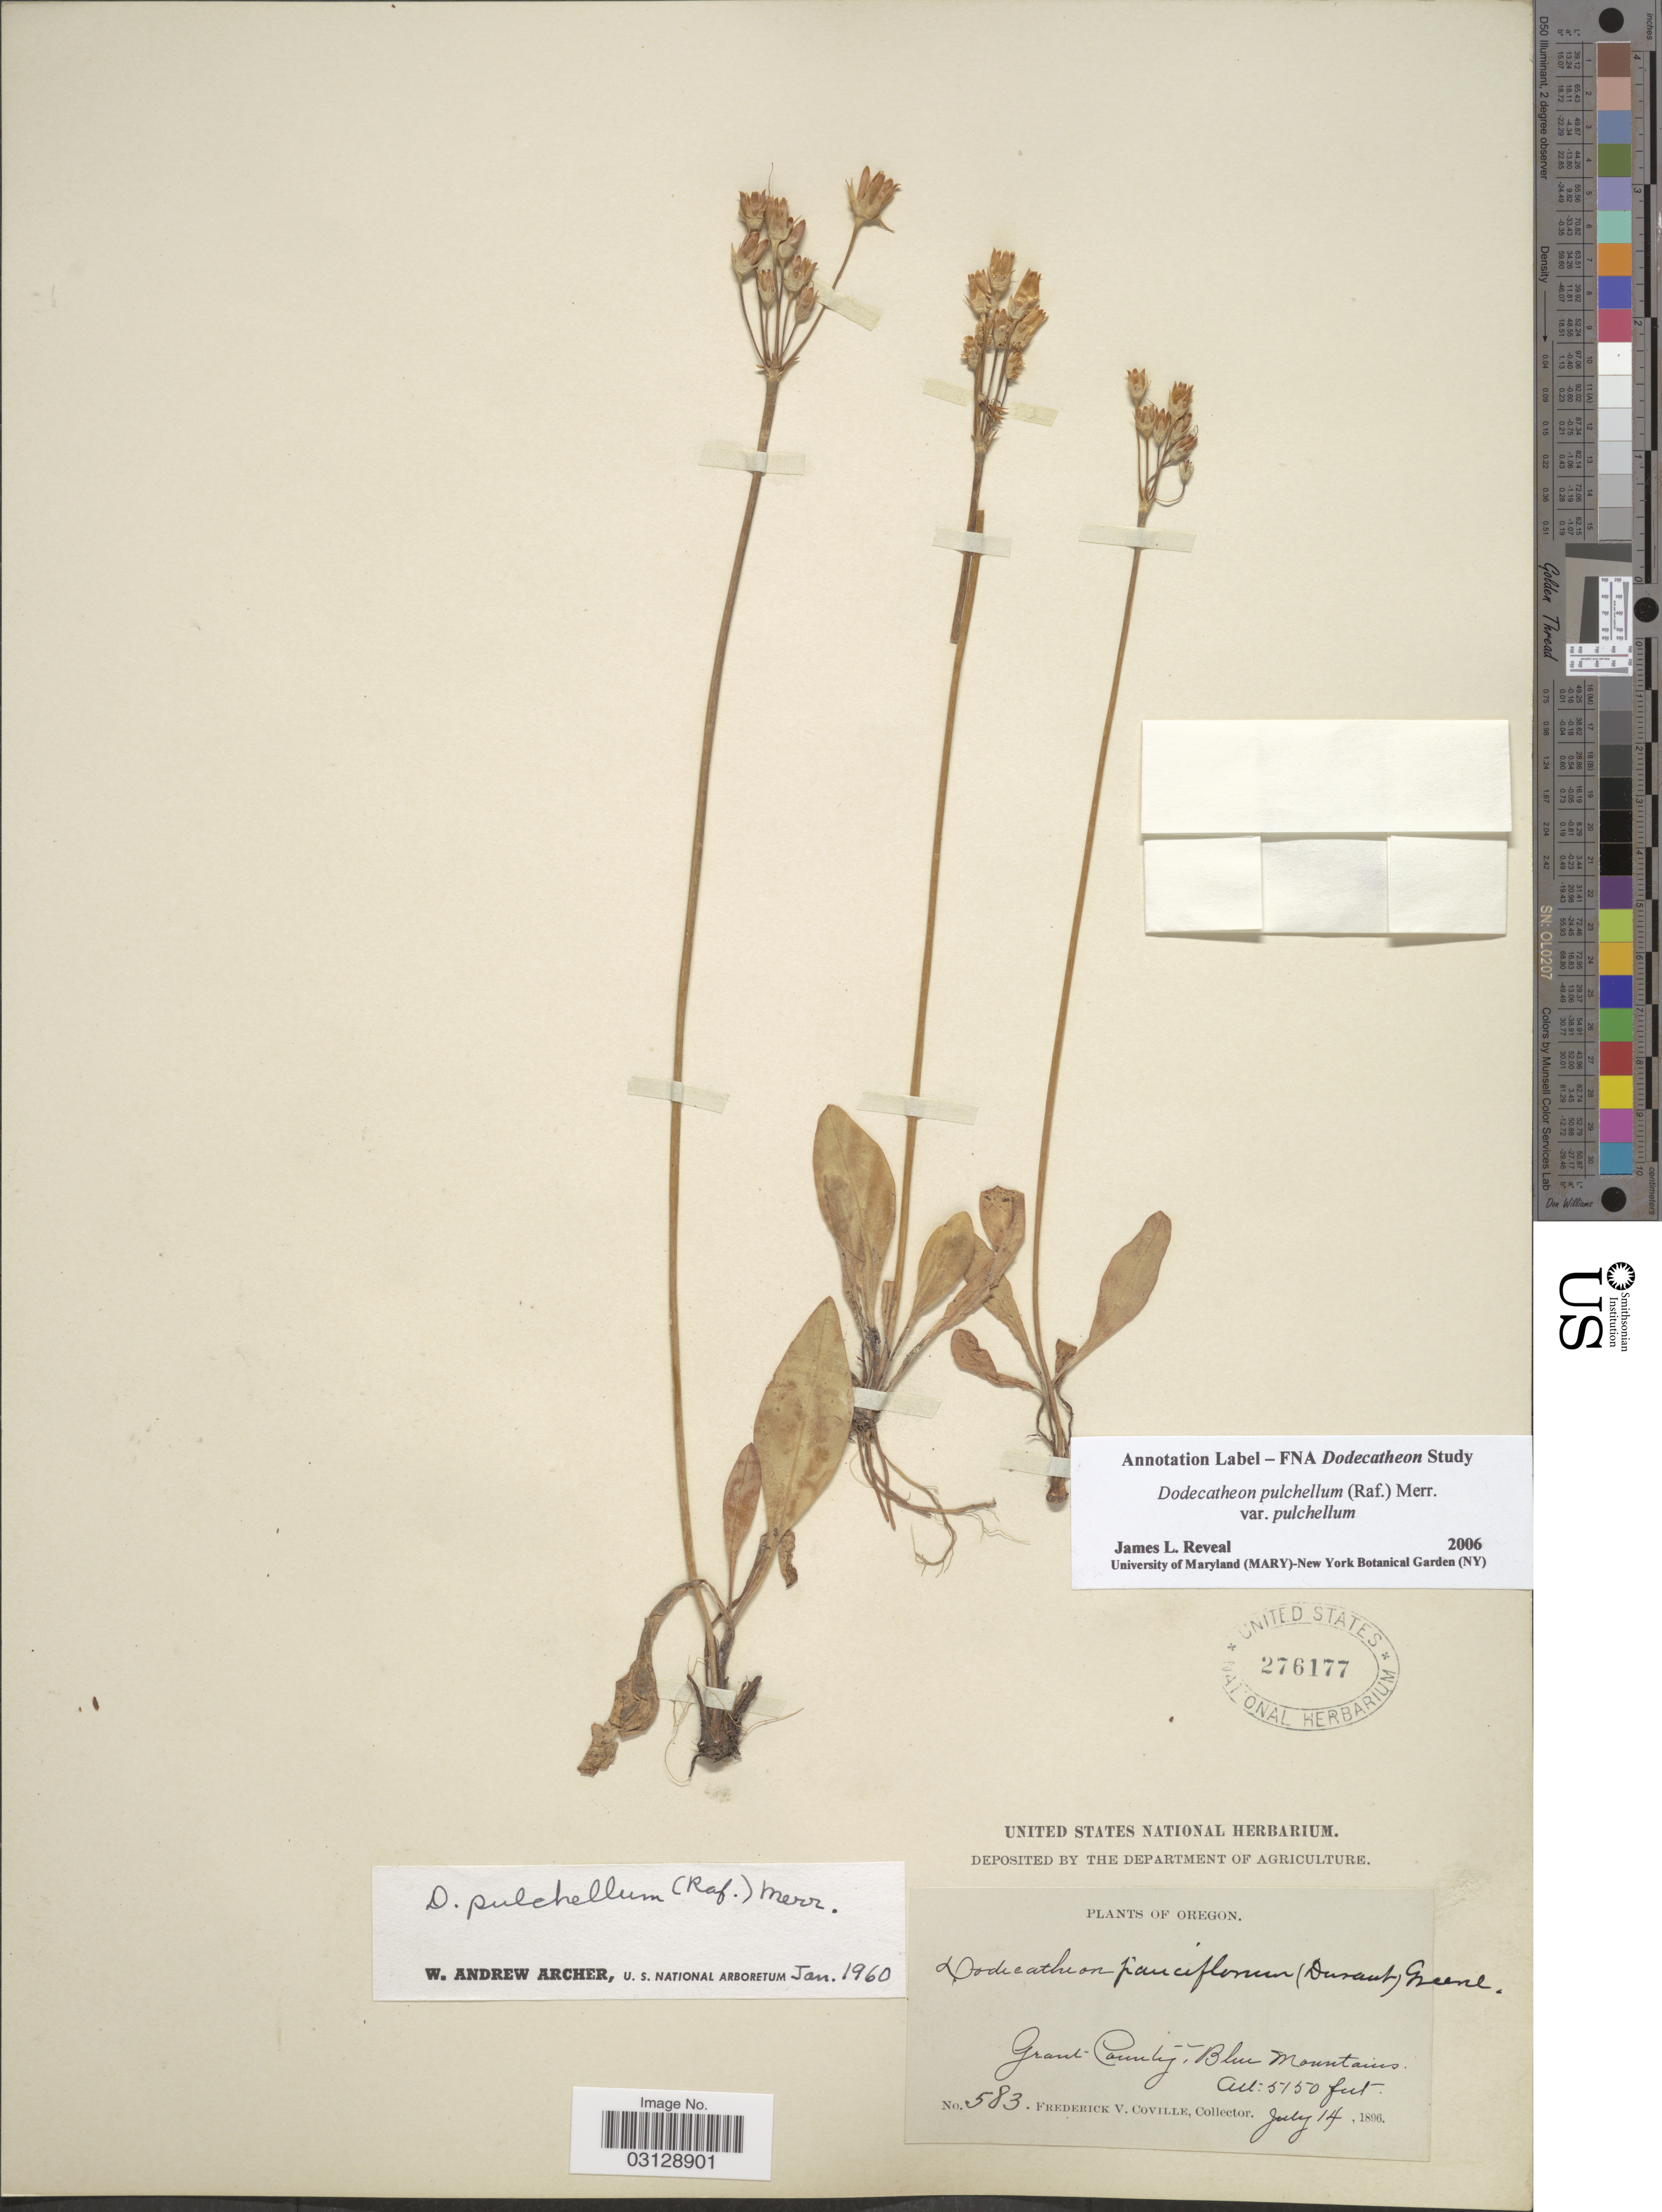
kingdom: Plantae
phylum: Tracheophyta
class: Magnoliopsida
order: Ericales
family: Primulaceae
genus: Dodecatheon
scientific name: Dodecatheon pulchellum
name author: (Raf.) Merr.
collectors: F. V. Coville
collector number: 583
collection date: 1896-07-14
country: United States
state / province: Oregon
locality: Grant County, Blue Mountains.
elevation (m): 1570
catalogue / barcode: US 276177